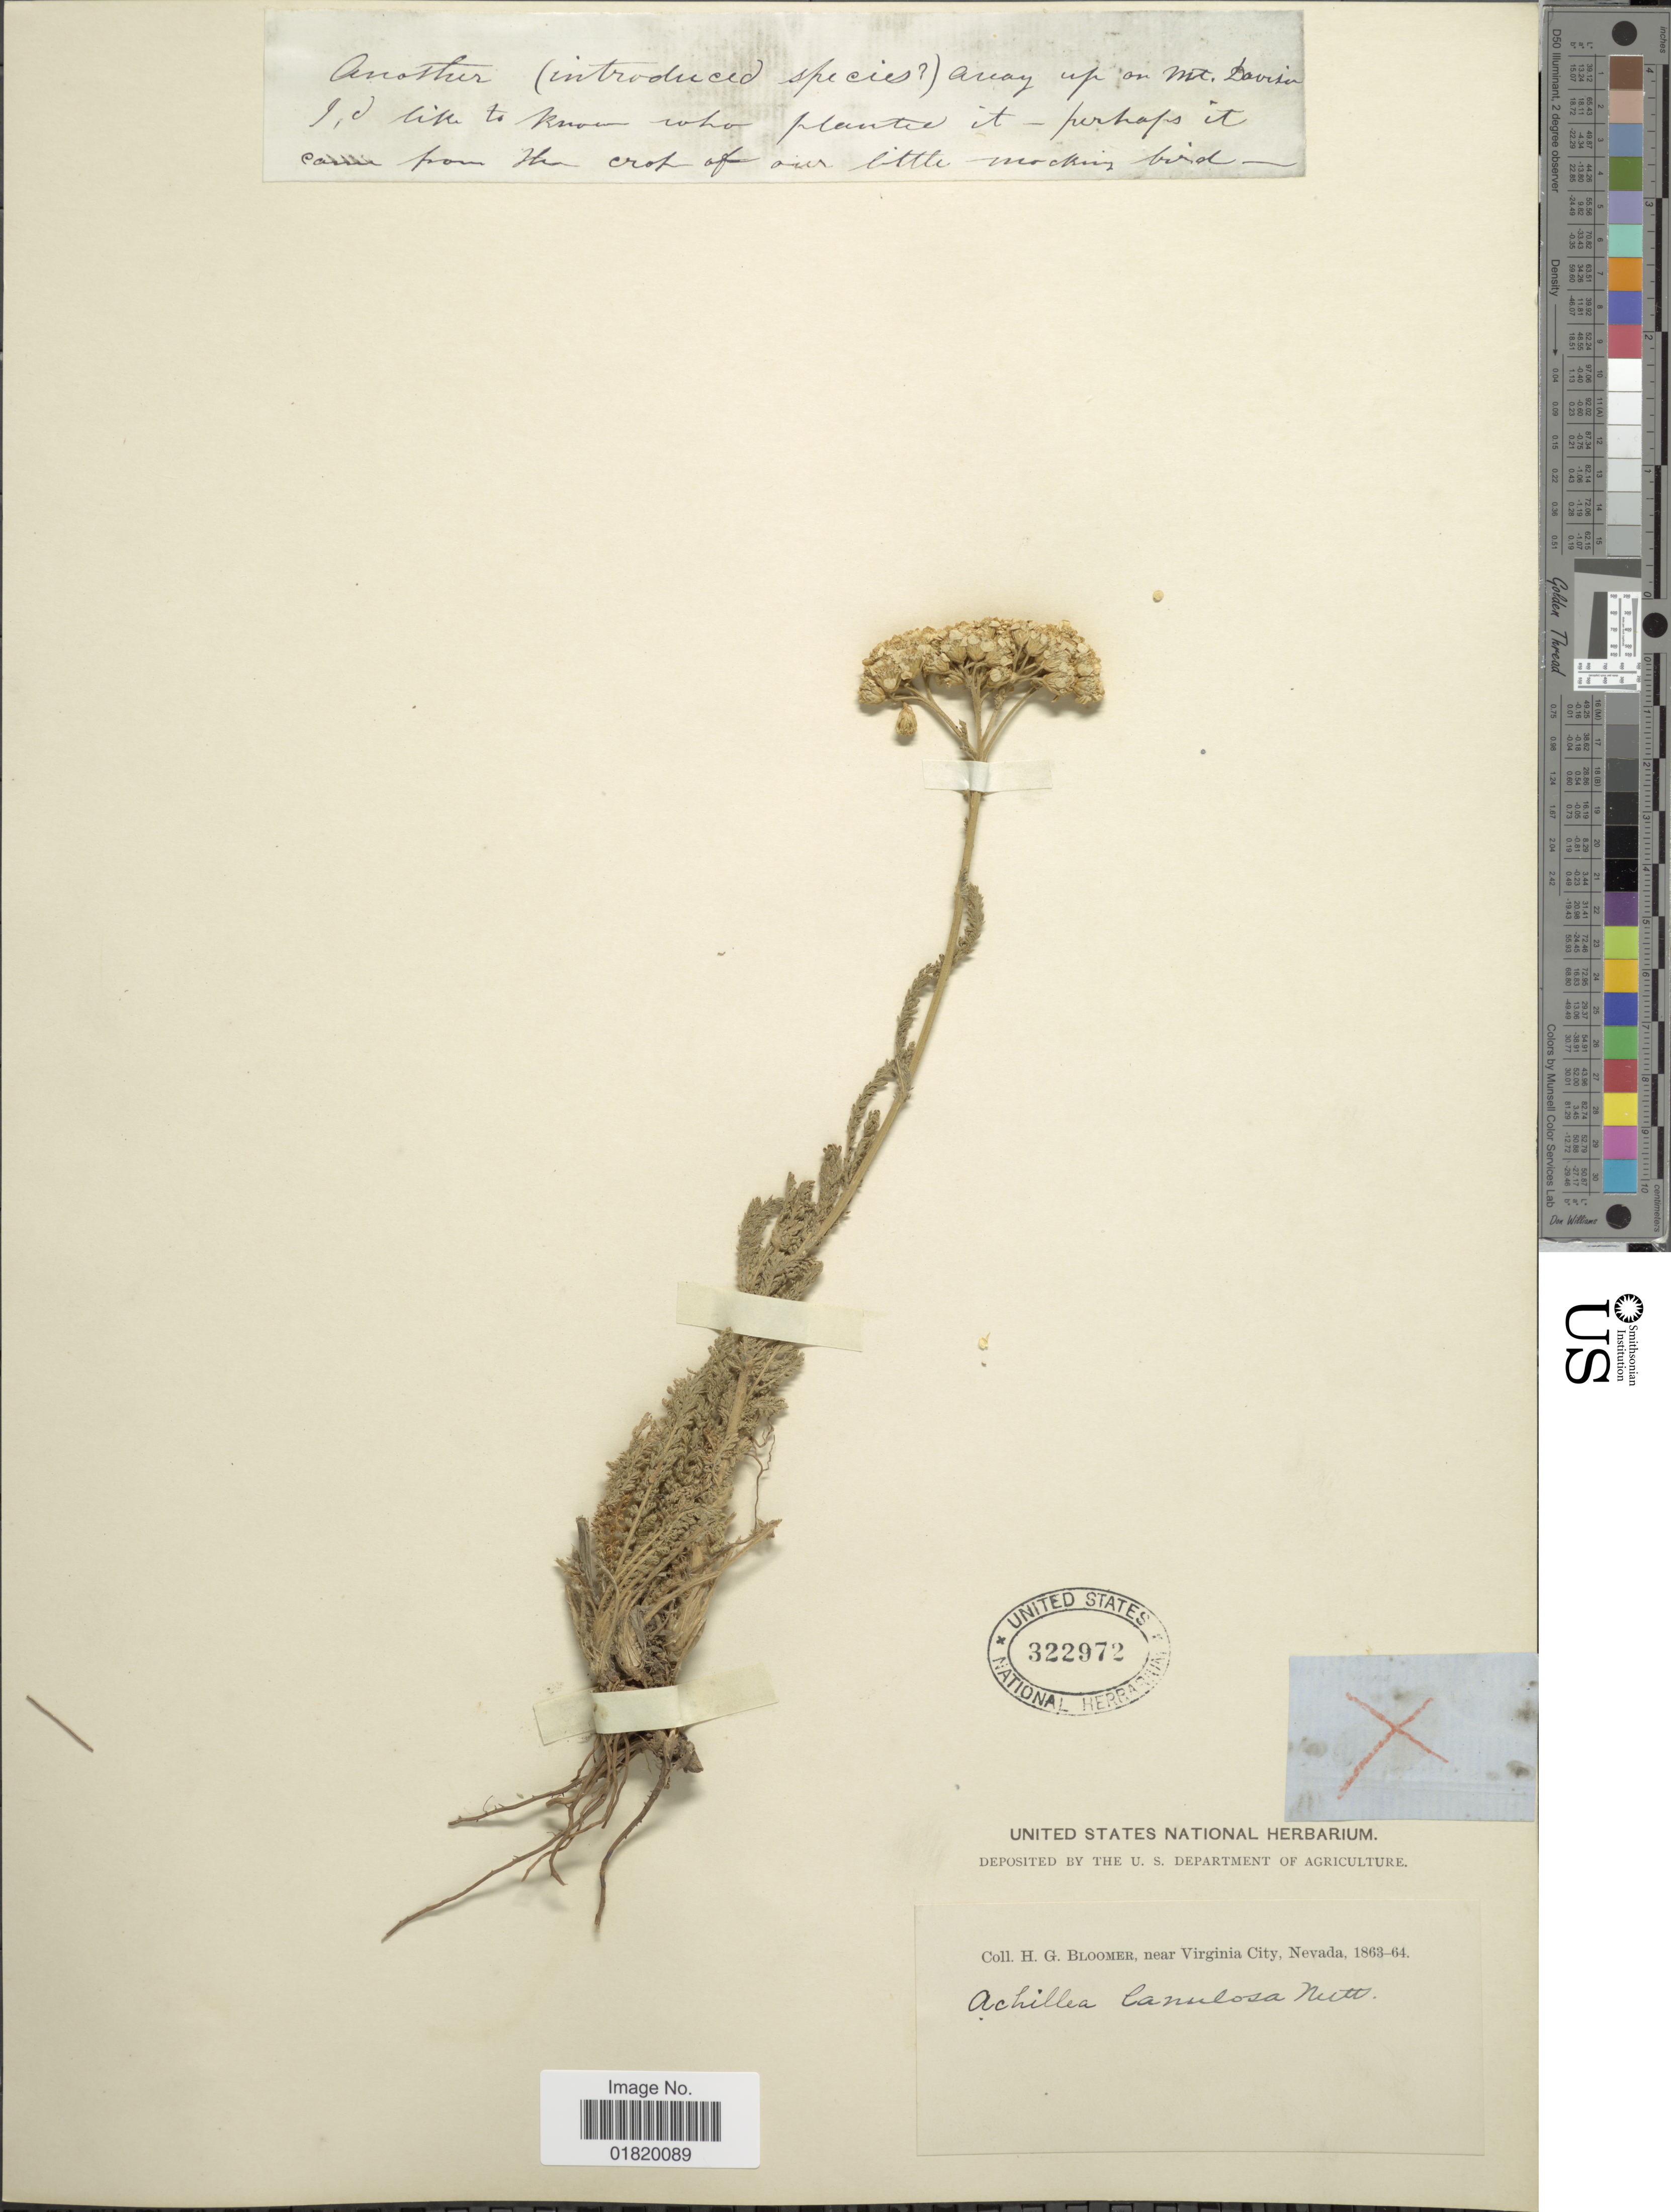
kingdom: Plantae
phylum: Tracheophyta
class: Magnoliopsida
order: Asterales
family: Asteraceae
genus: Achillea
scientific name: Achillea lanulosa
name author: Nutt.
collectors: H. Bloomer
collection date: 1863/1864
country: United States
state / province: Nevada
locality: Near Virginia City. away up on Mt. Davison [unsure placement]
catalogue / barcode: US 322972